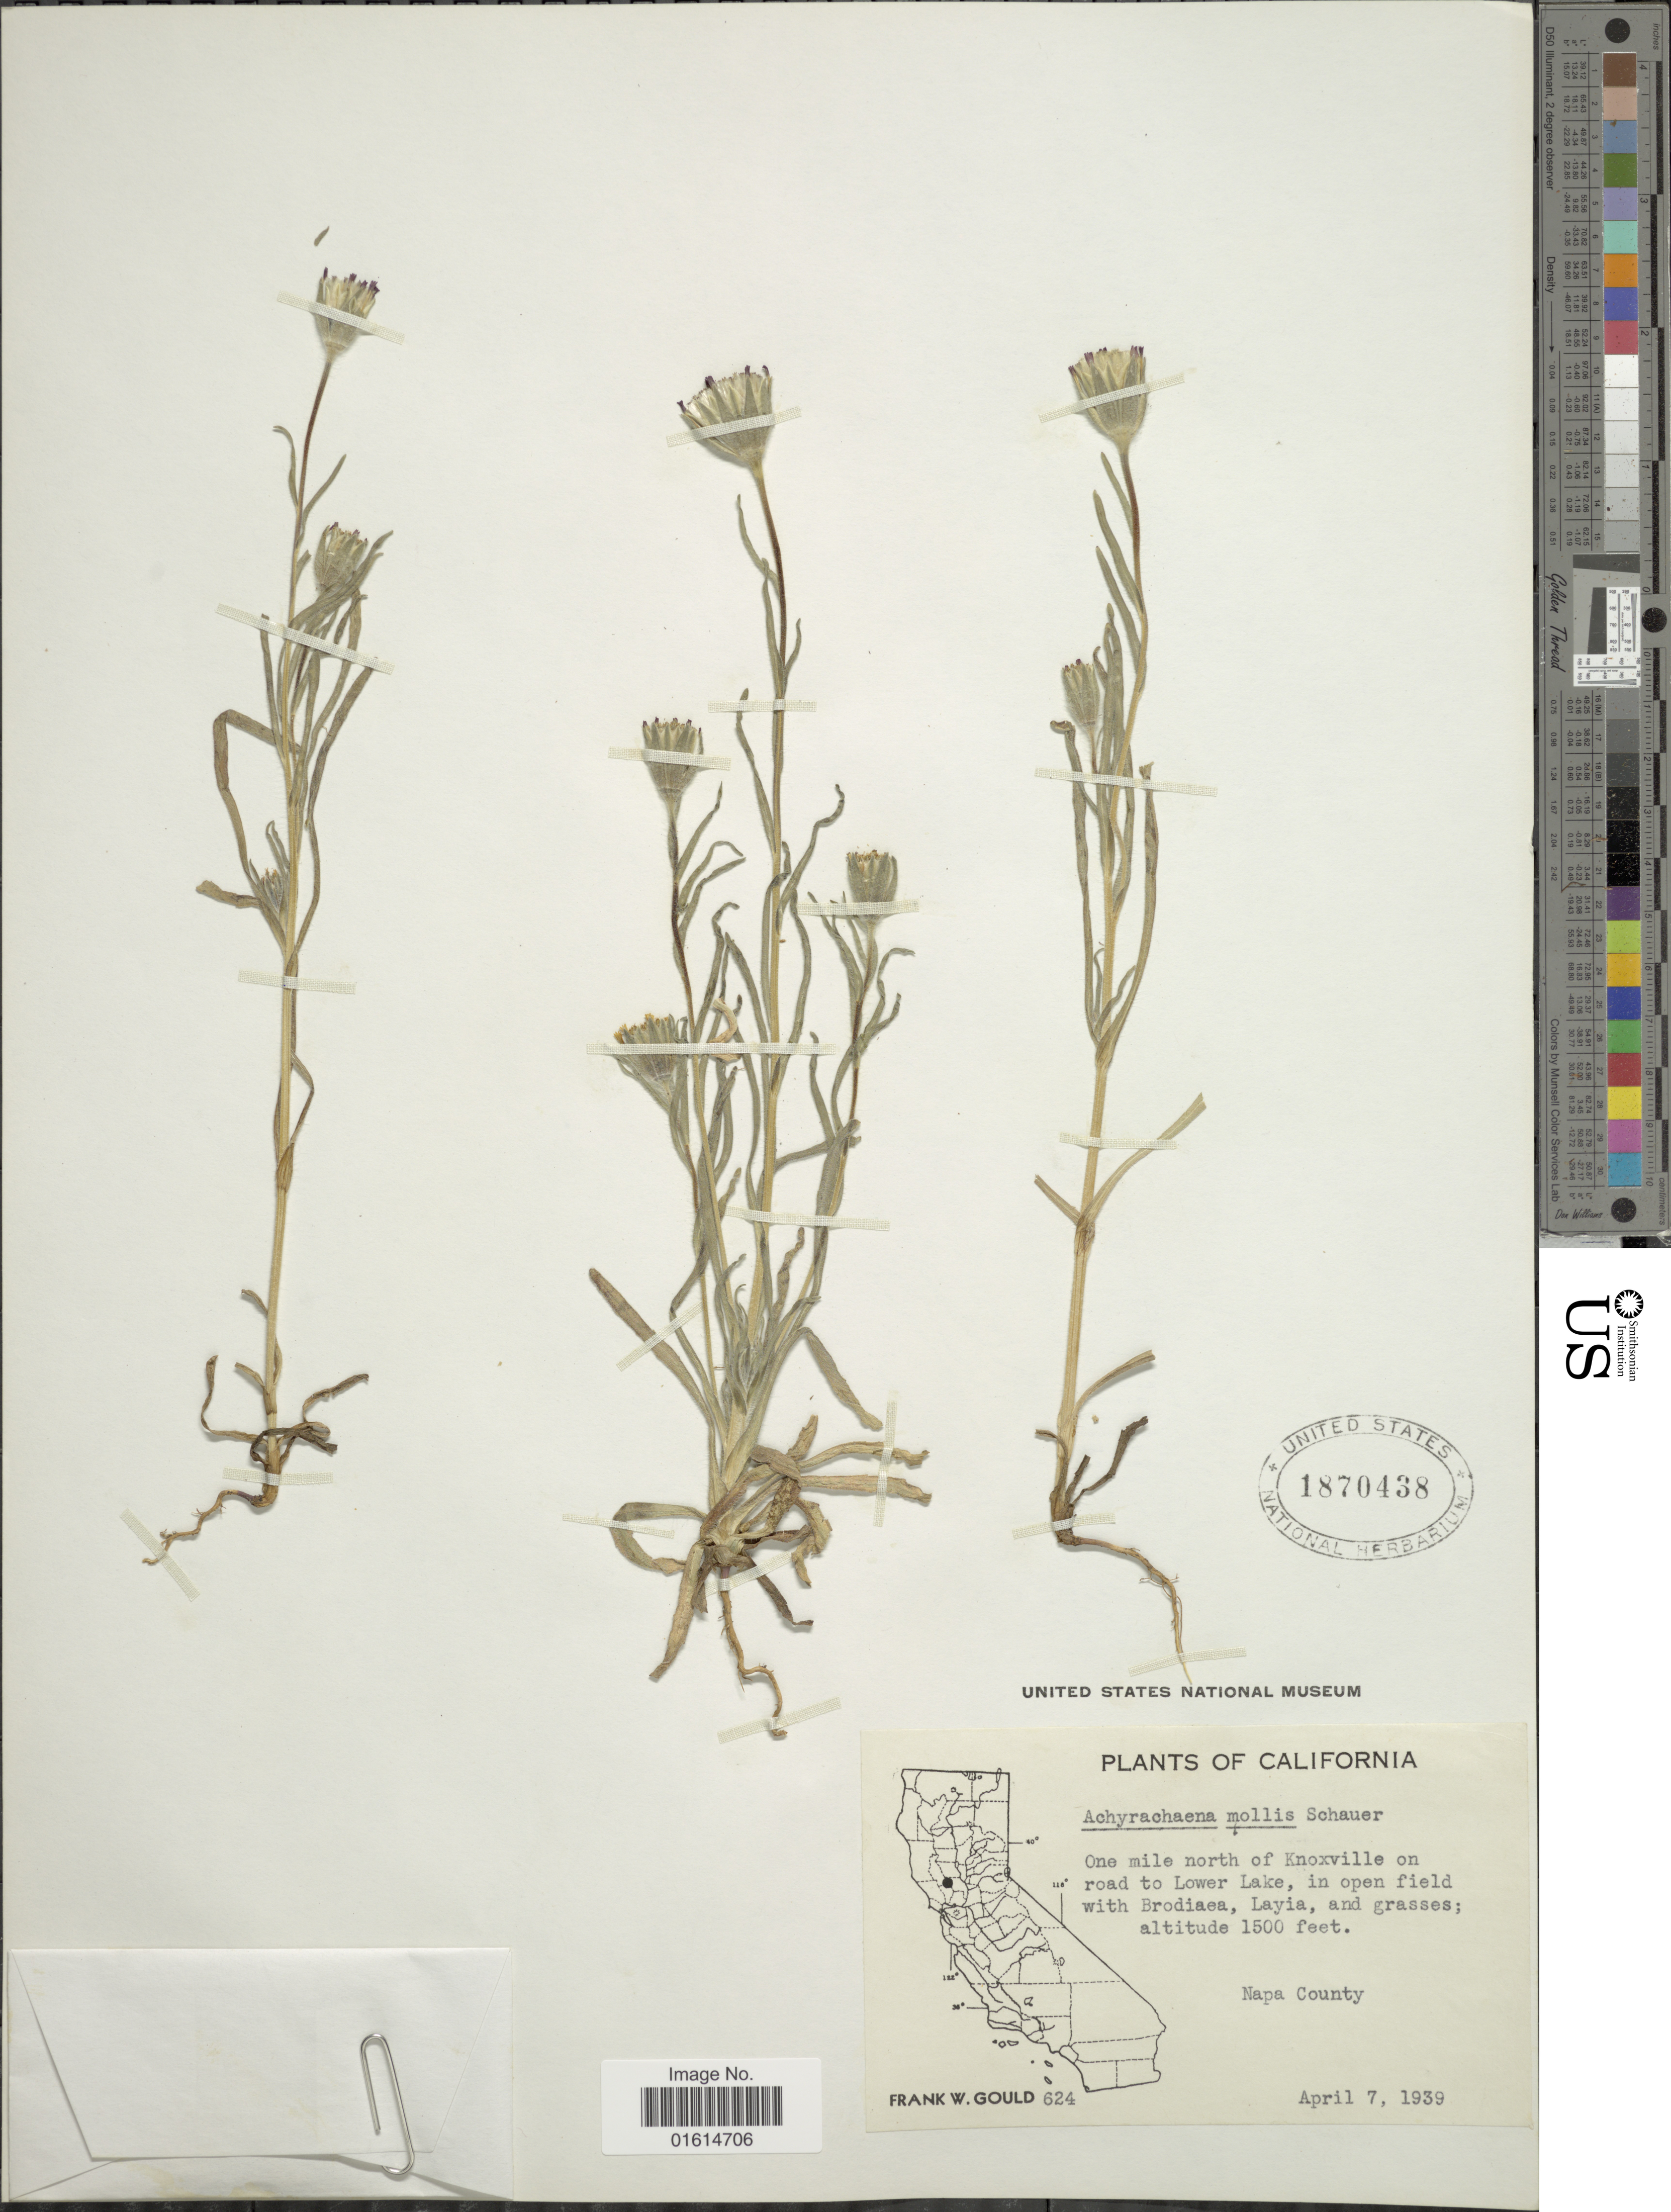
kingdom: Plantae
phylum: Tracheophyta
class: Magnoliopsida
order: Asterales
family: Asteraceae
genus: Achyrachaena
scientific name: Achyrachaena mollis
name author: Schauer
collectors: F. W. Gould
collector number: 624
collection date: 1939-04-07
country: United States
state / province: California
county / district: Napa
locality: One mile north of Knoxville on road to Lower Lake, Napa County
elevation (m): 457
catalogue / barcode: US 1870438